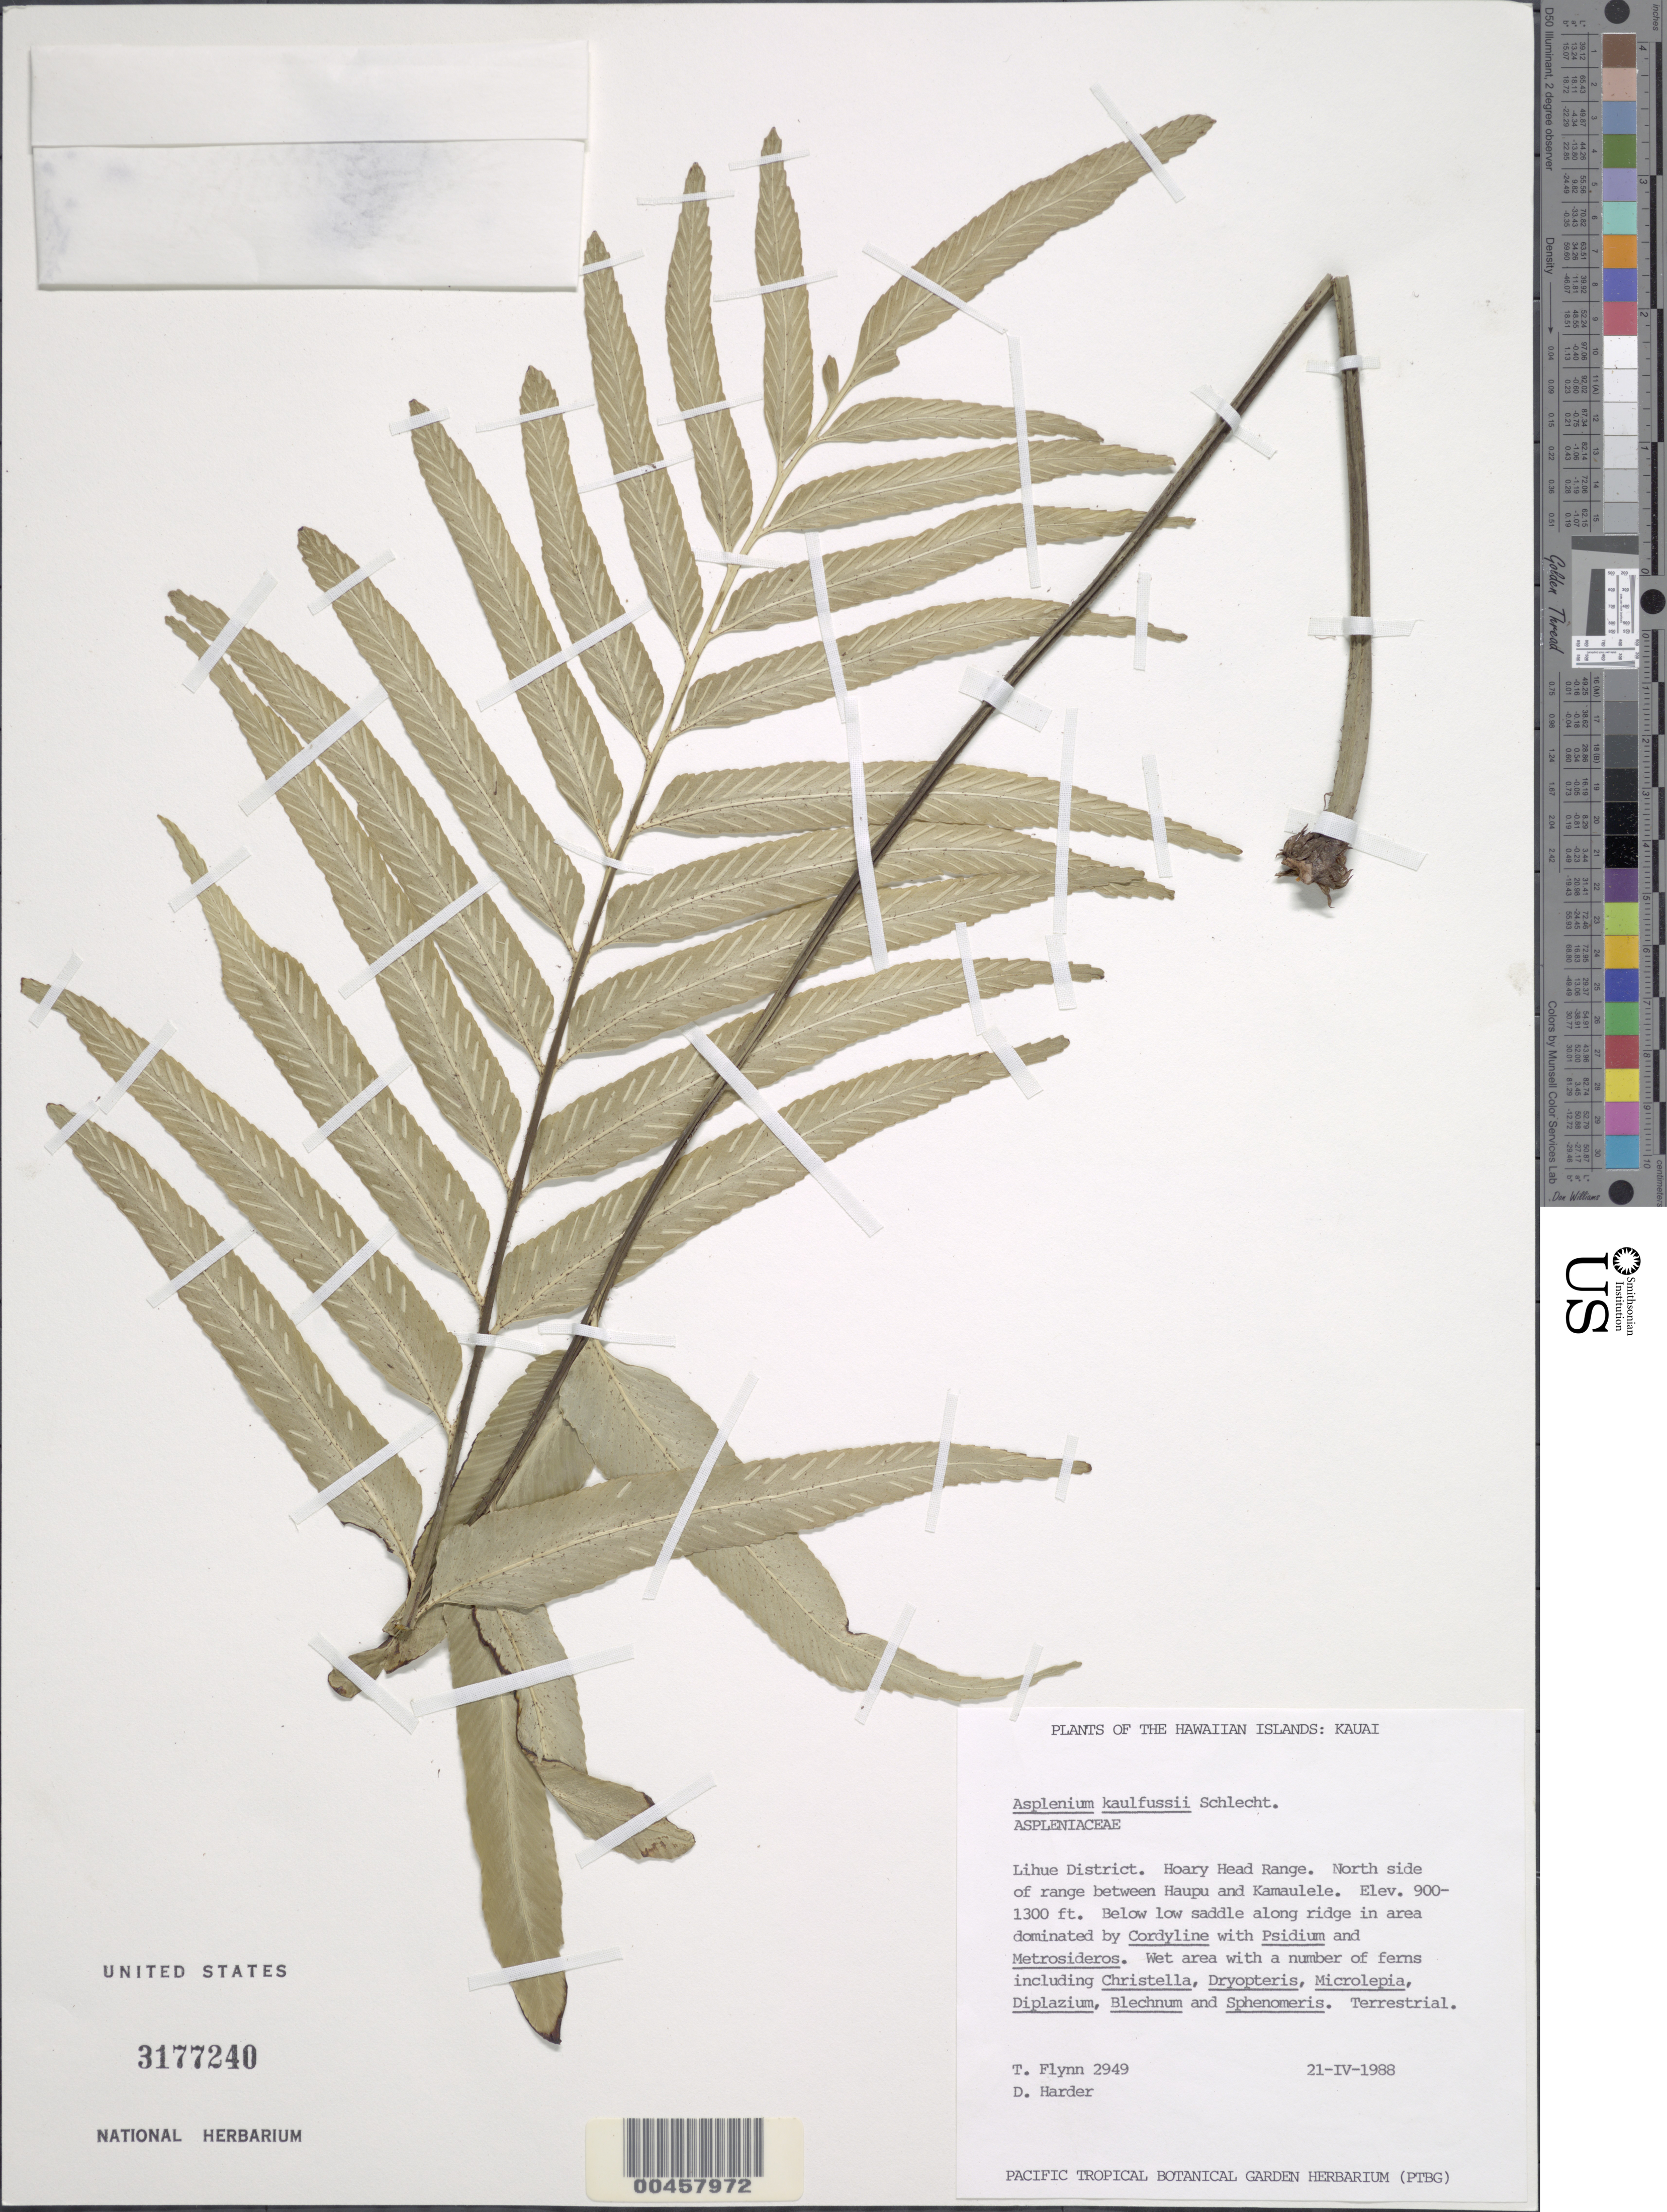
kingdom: Plantae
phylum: Tracheophyta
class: Polypodiopsida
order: Polypodiales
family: Aspleniaceae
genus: Asplenium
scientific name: Asplenium kaulfussii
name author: Schltdl.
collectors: T. W. Flynn & D. Harder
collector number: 2949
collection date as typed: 21 Apr 1988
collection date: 1988-04-21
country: United States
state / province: Hawaii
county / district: Kauai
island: Kaua'i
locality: Lihue District. Hoary Head Range. North side of range between Haupu and Kamaulele. Below low saddle along ridge.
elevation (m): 274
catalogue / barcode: US 3177240